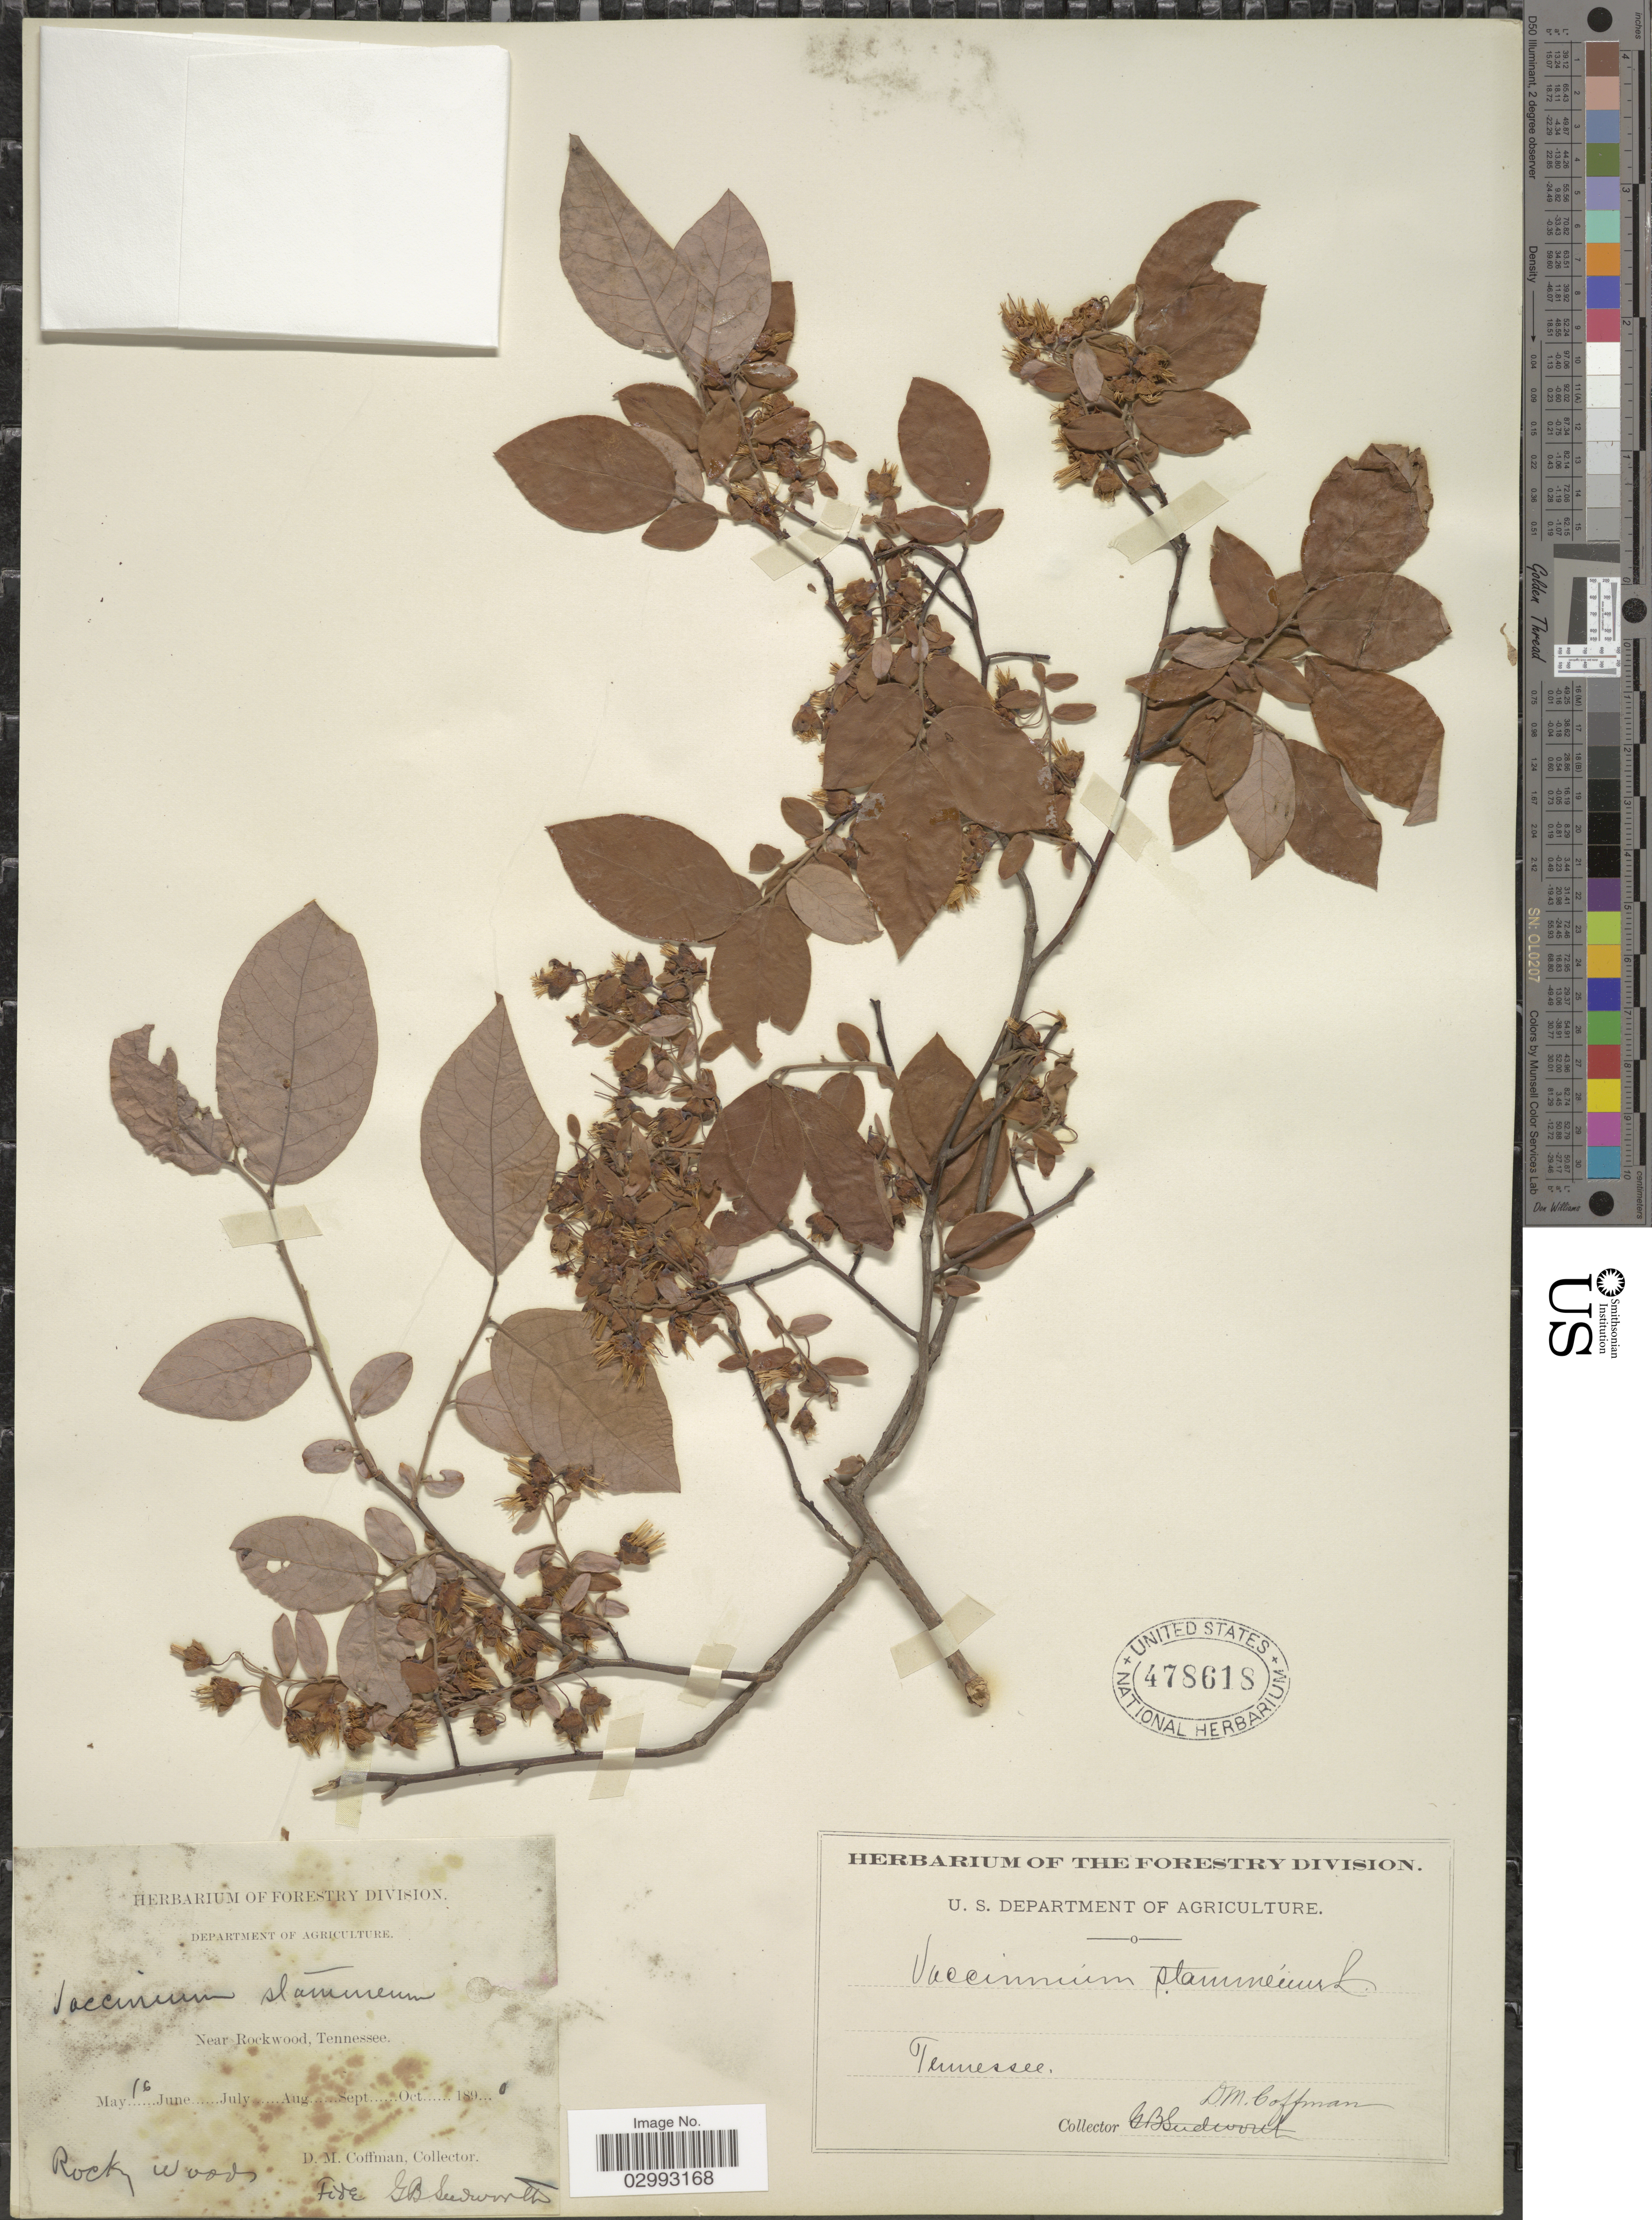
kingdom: Plantae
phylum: Tracheophyta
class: Magnoliopsida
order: Ericales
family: Ericaceae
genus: Polycodium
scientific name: Polycodium melanocarpum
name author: (C. Mohr) Small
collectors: D. M. Coffman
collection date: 1890-05-16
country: United States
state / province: Tennessee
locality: Near Rockwood.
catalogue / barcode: US 478618